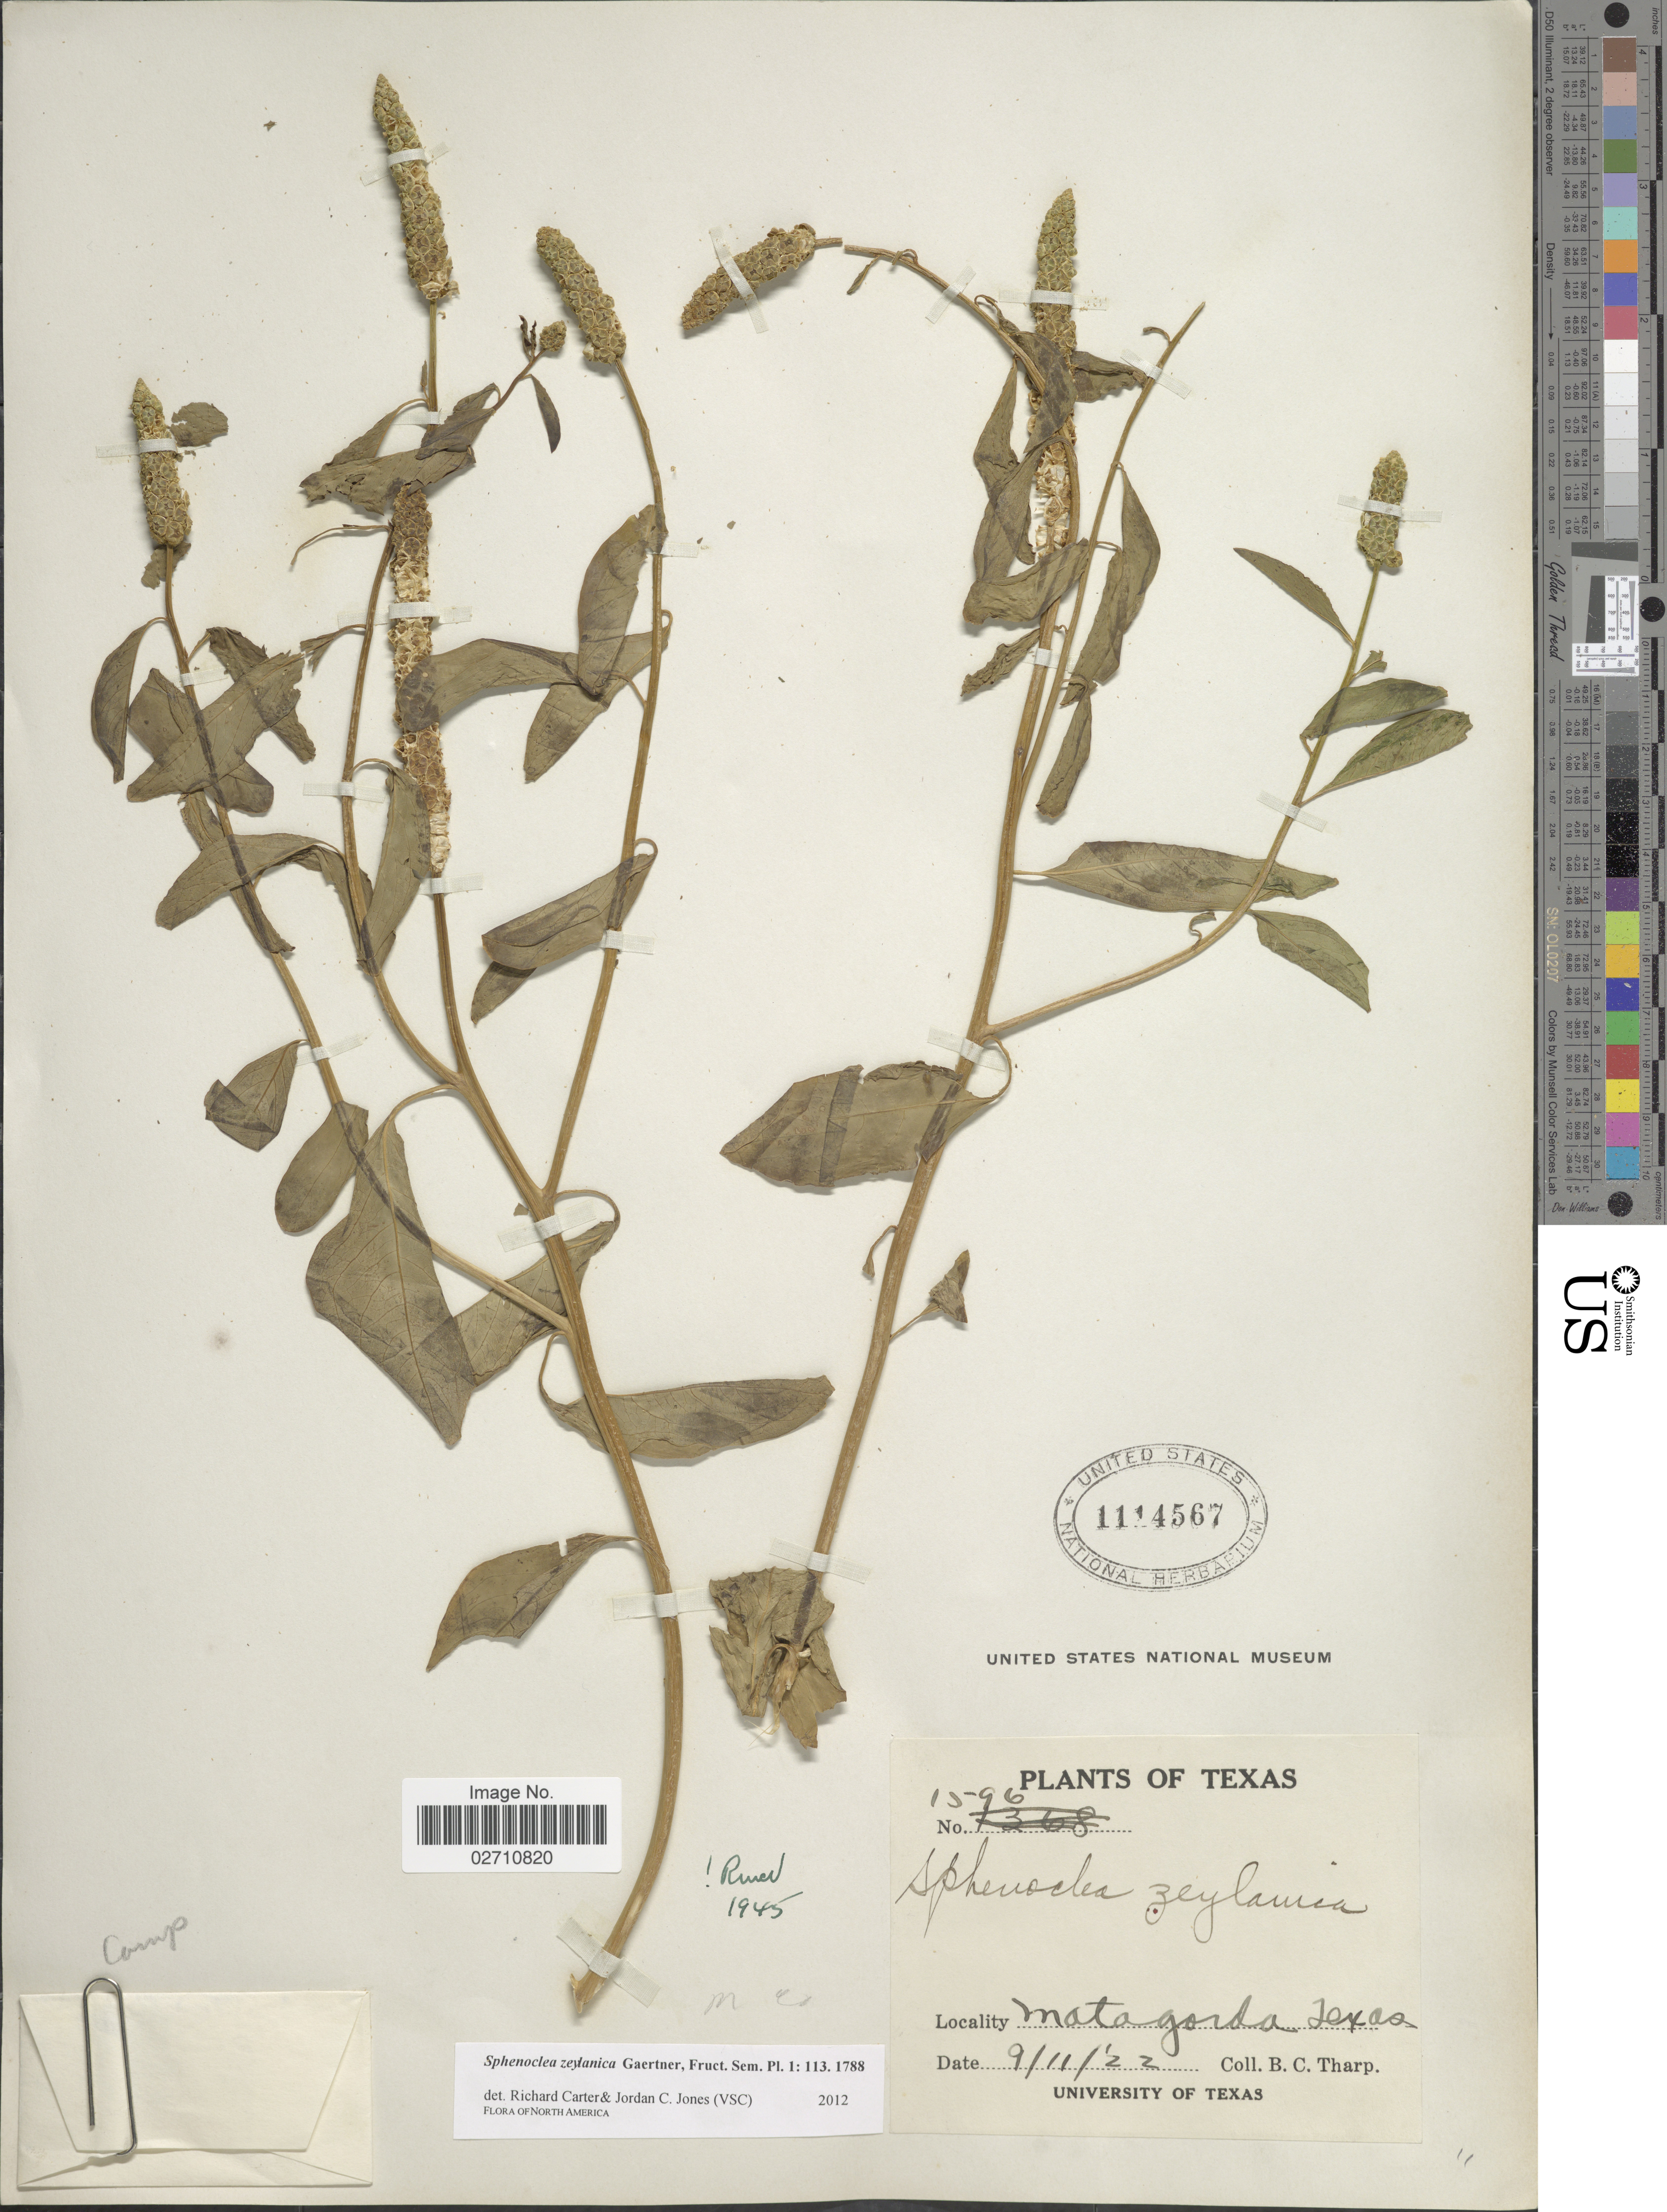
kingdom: Plantae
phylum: Tracheophyta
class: Magnoliopsida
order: Solanales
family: Sphenocleaceae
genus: Sphenoclea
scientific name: Sphenoclea zeylanica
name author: Gaertn.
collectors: B. C. Tharp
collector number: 1596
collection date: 1922-11-09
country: United States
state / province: Texas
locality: Matagorda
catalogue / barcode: US 1114567